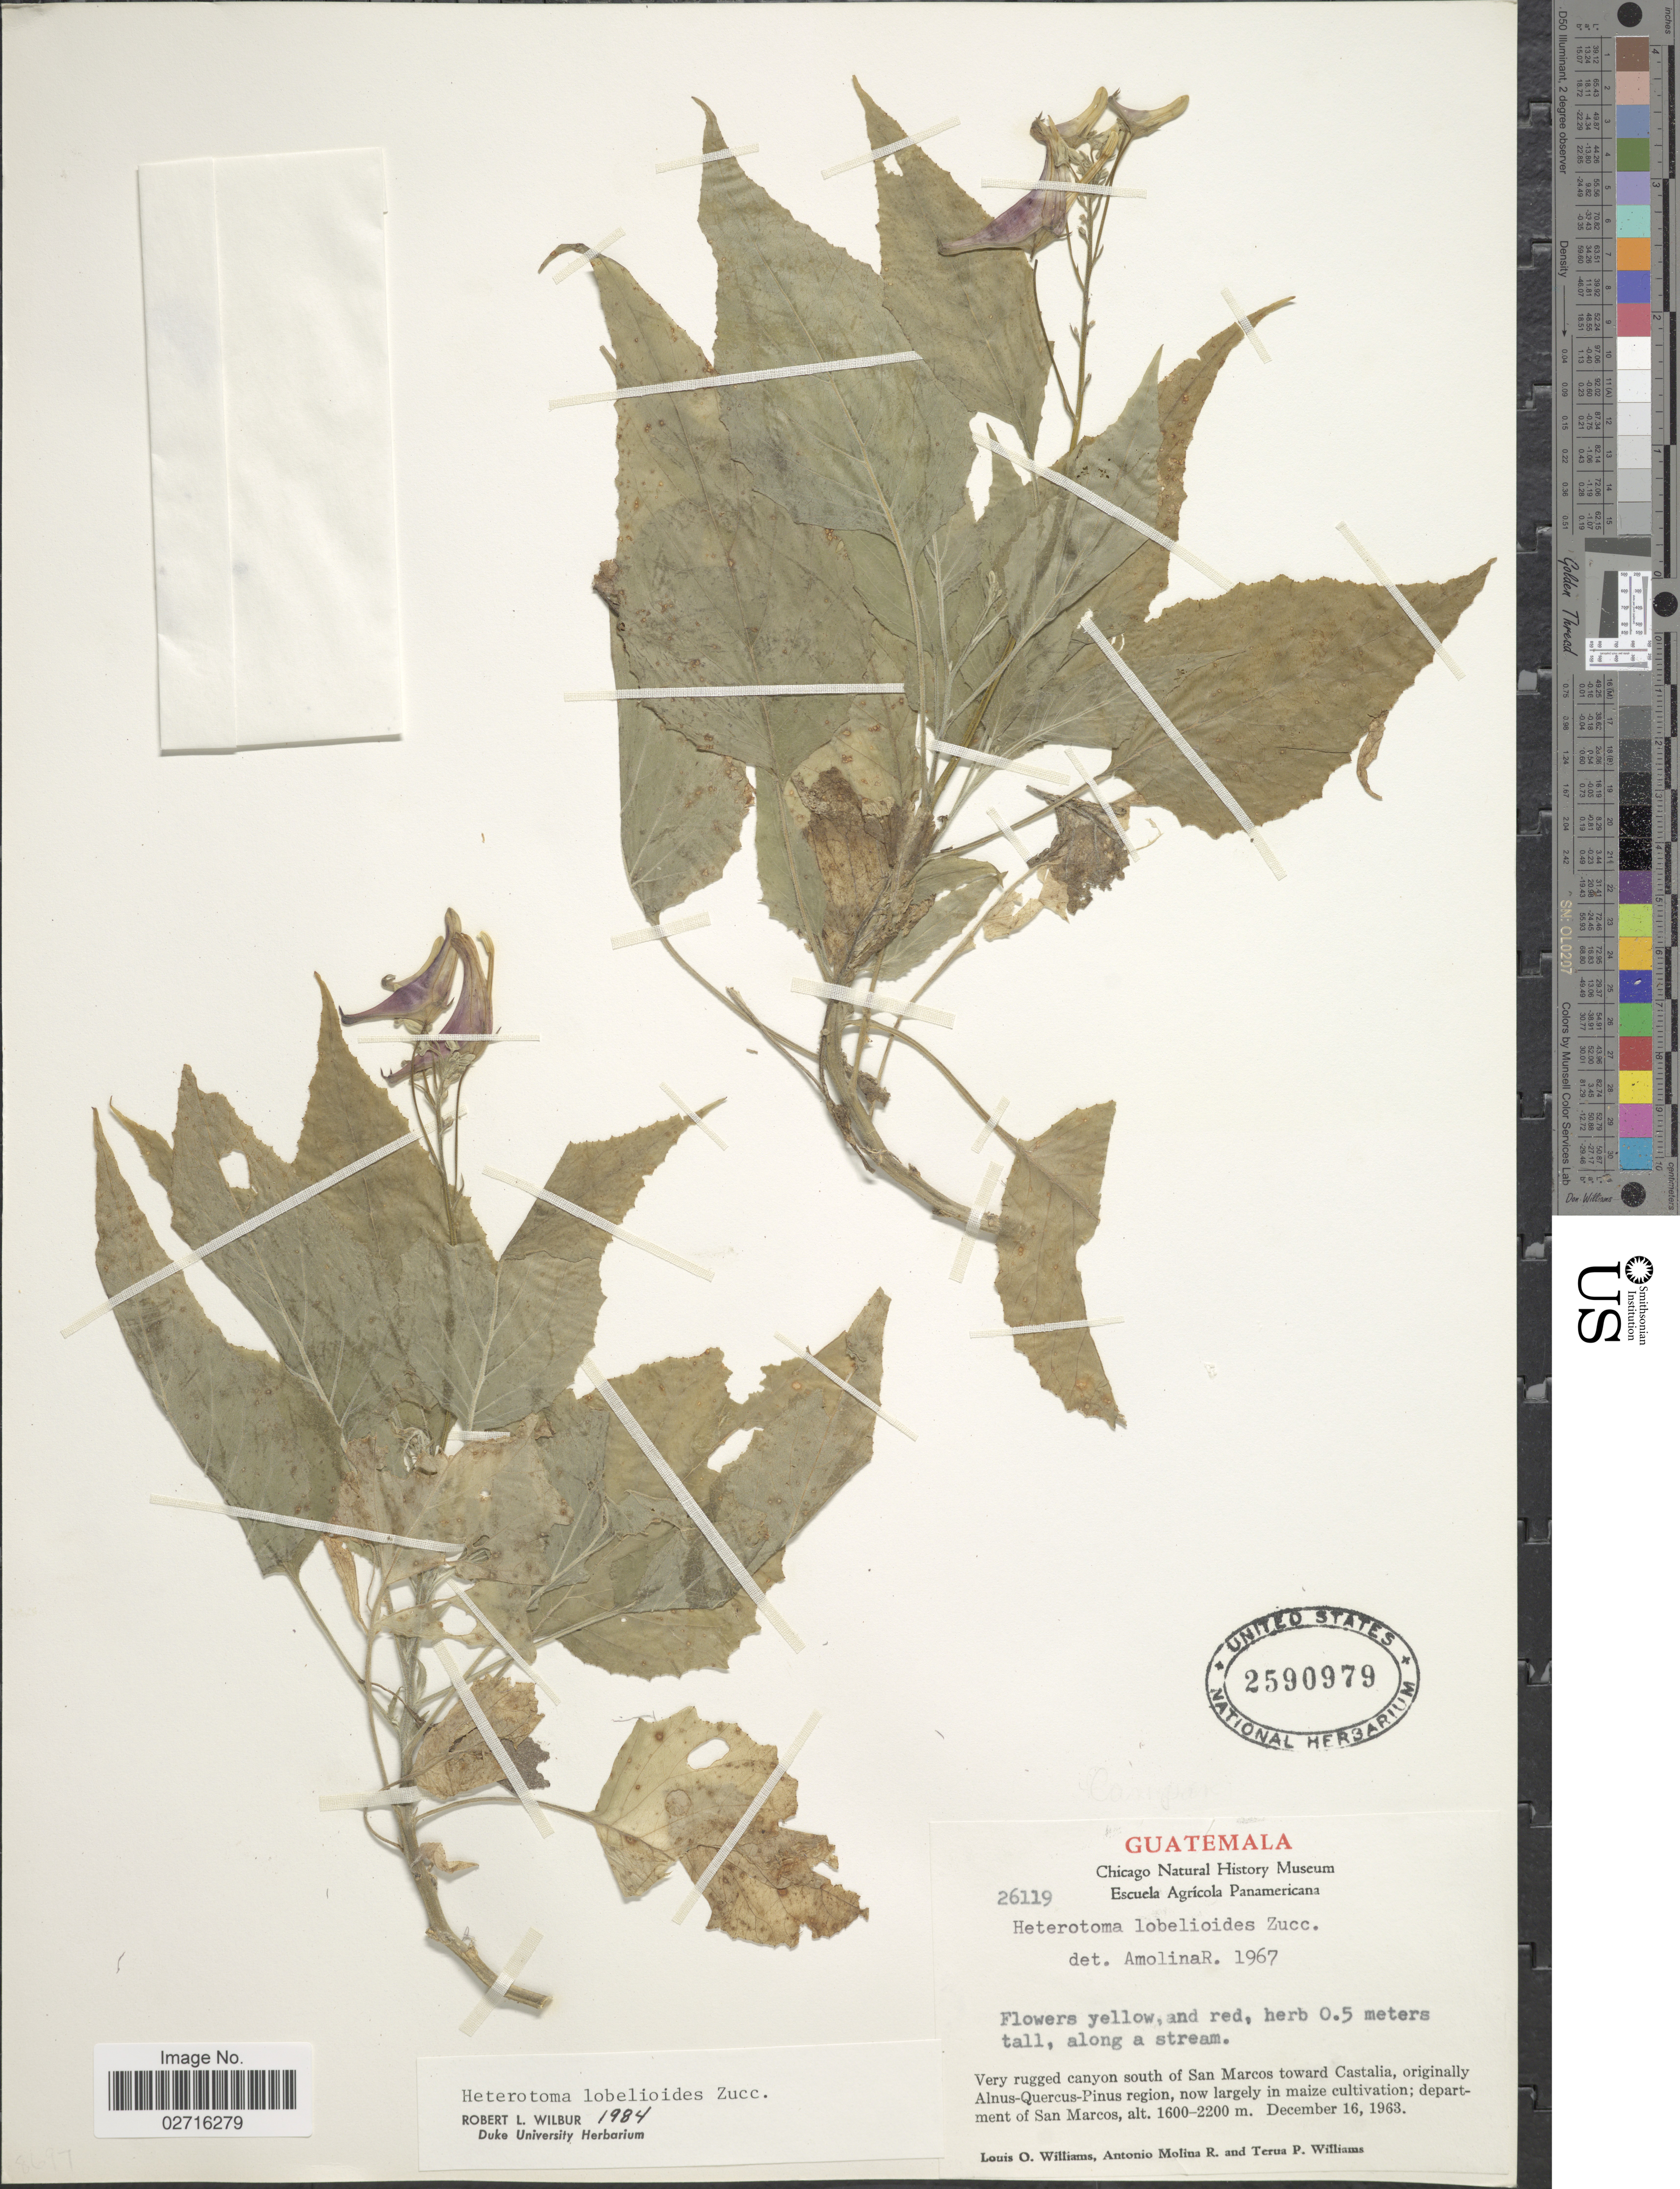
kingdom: Plantae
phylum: Tracheophyta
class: Magnoliopsida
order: Asterales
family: Campanulaceae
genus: Heterotoma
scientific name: Heterotoma lobelioides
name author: Zucc.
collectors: L. O. Williams, A. Molina R. & T. P. Williams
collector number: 26119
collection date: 1963-12-16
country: Guatemala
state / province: San Marcos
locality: Along stream. Very rugged canyon south of San Marcos toward Castalia, originally Alnus-Quercus-pinus region, now largerly in maize cultivation; department of San Marcos.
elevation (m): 1600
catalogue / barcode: US 2590979